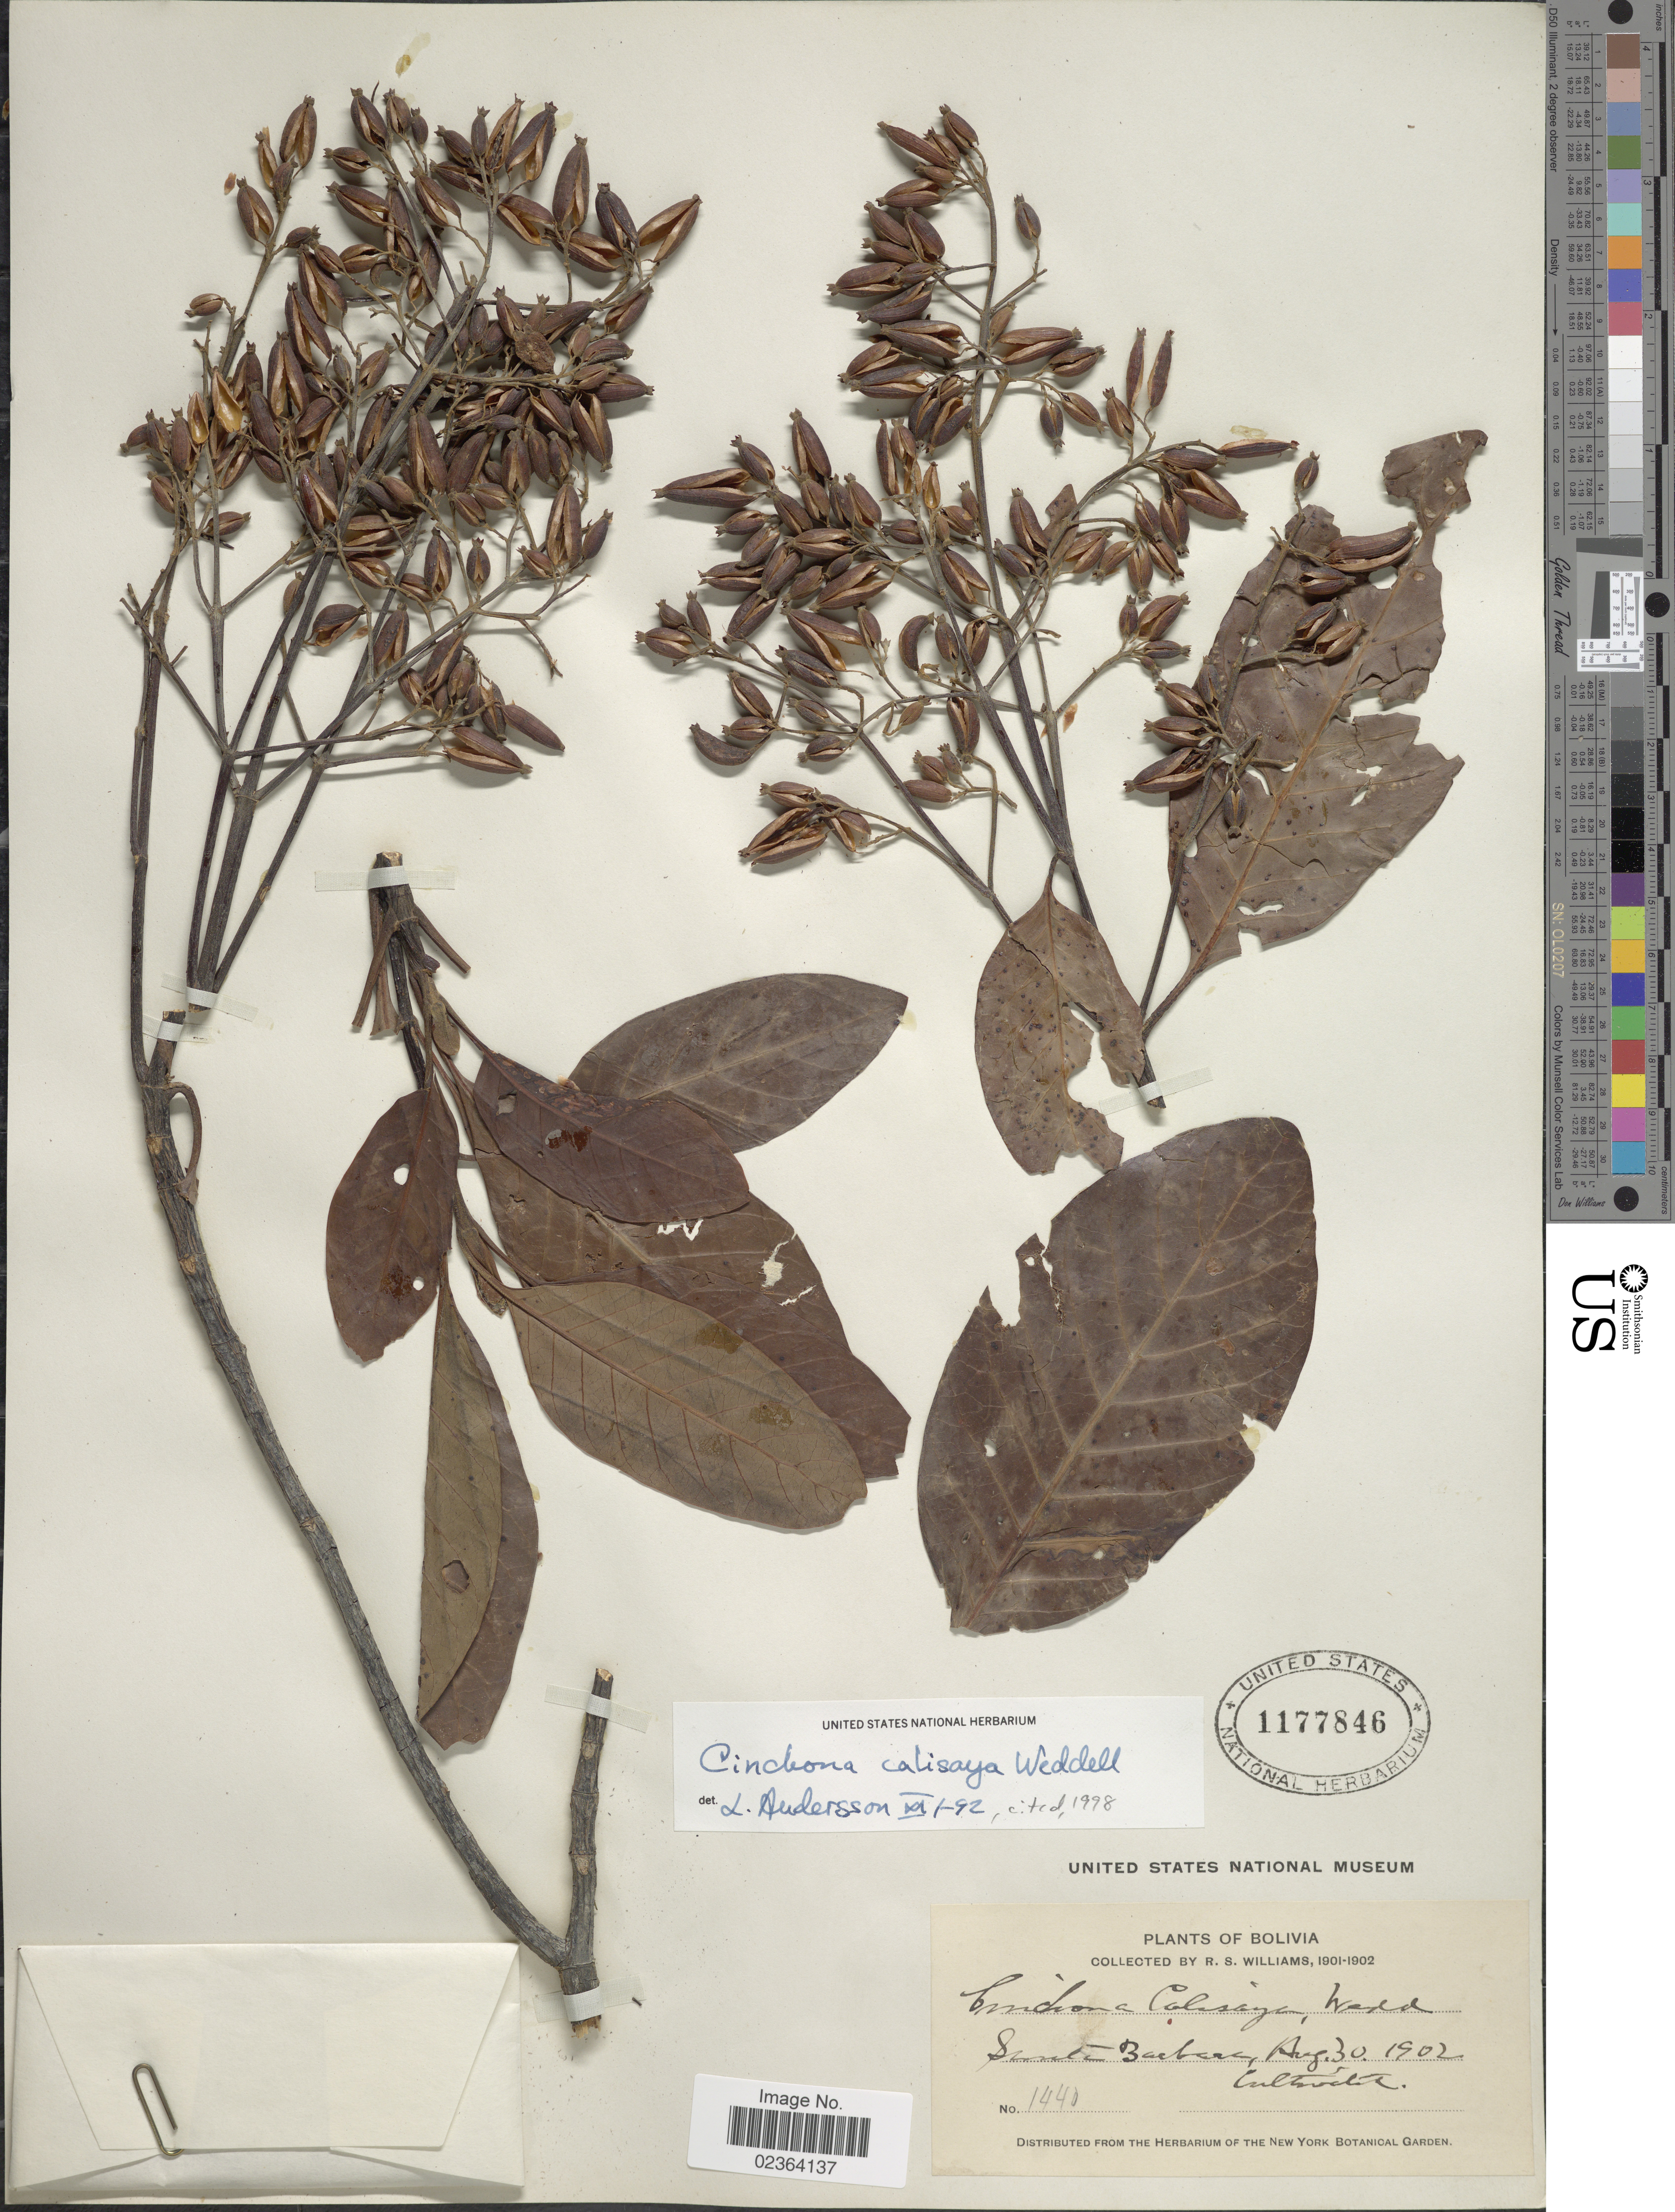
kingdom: Plantae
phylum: Tracheophyta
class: Magnoliopsida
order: Gentianales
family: Rubiaceae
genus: Cinchona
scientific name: Cinchona calisaya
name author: Wedd.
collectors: R. S. Williams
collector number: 1440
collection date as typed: Aug. 30, '02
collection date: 1902-08-30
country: Bolivia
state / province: La Paz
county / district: Franz Tamayo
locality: Santa Barbara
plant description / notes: cultivated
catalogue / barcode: US 1177846